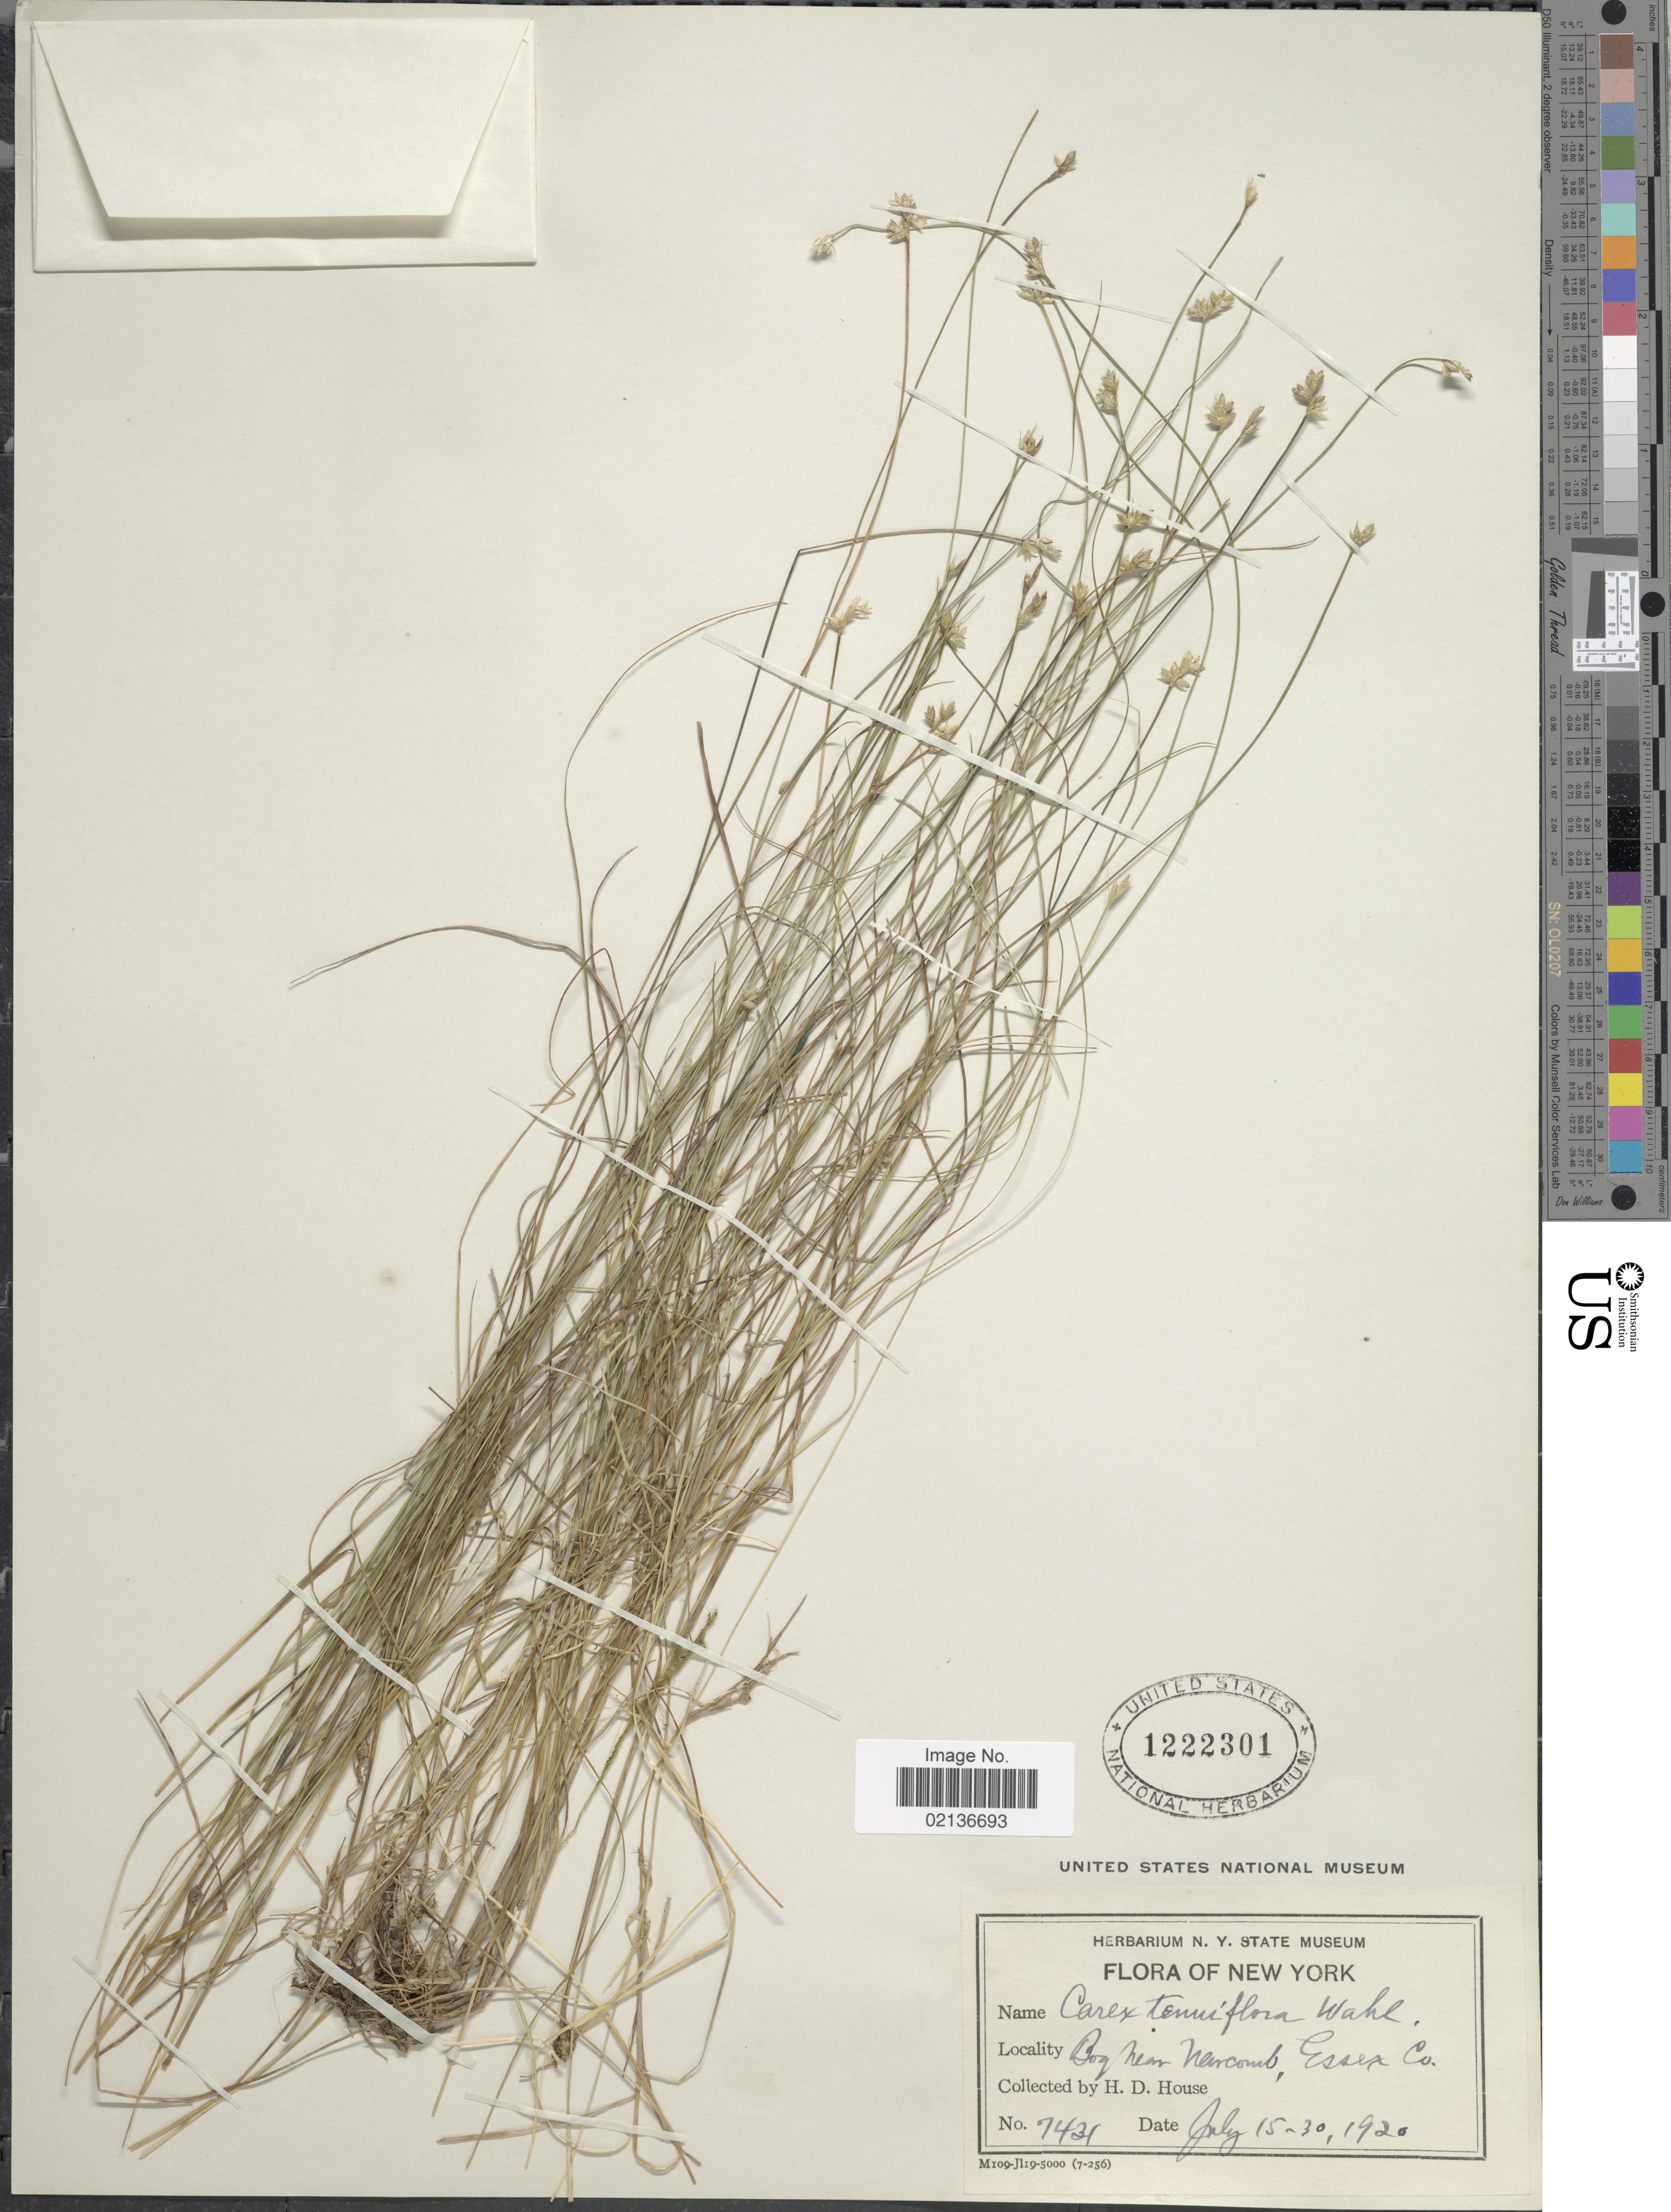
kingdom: Plantae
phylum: Tracheophyta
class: Liliopsida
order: Poales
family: Cyperaceae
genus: Carex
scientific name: Carex tenuiflora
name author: Wahlenb.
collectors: H. D. House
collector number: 7431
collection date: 1920-07-15/1920-07-30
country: United States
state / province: New York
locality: Bog near Narcomb, Essex Co.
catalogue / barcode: US 1222301